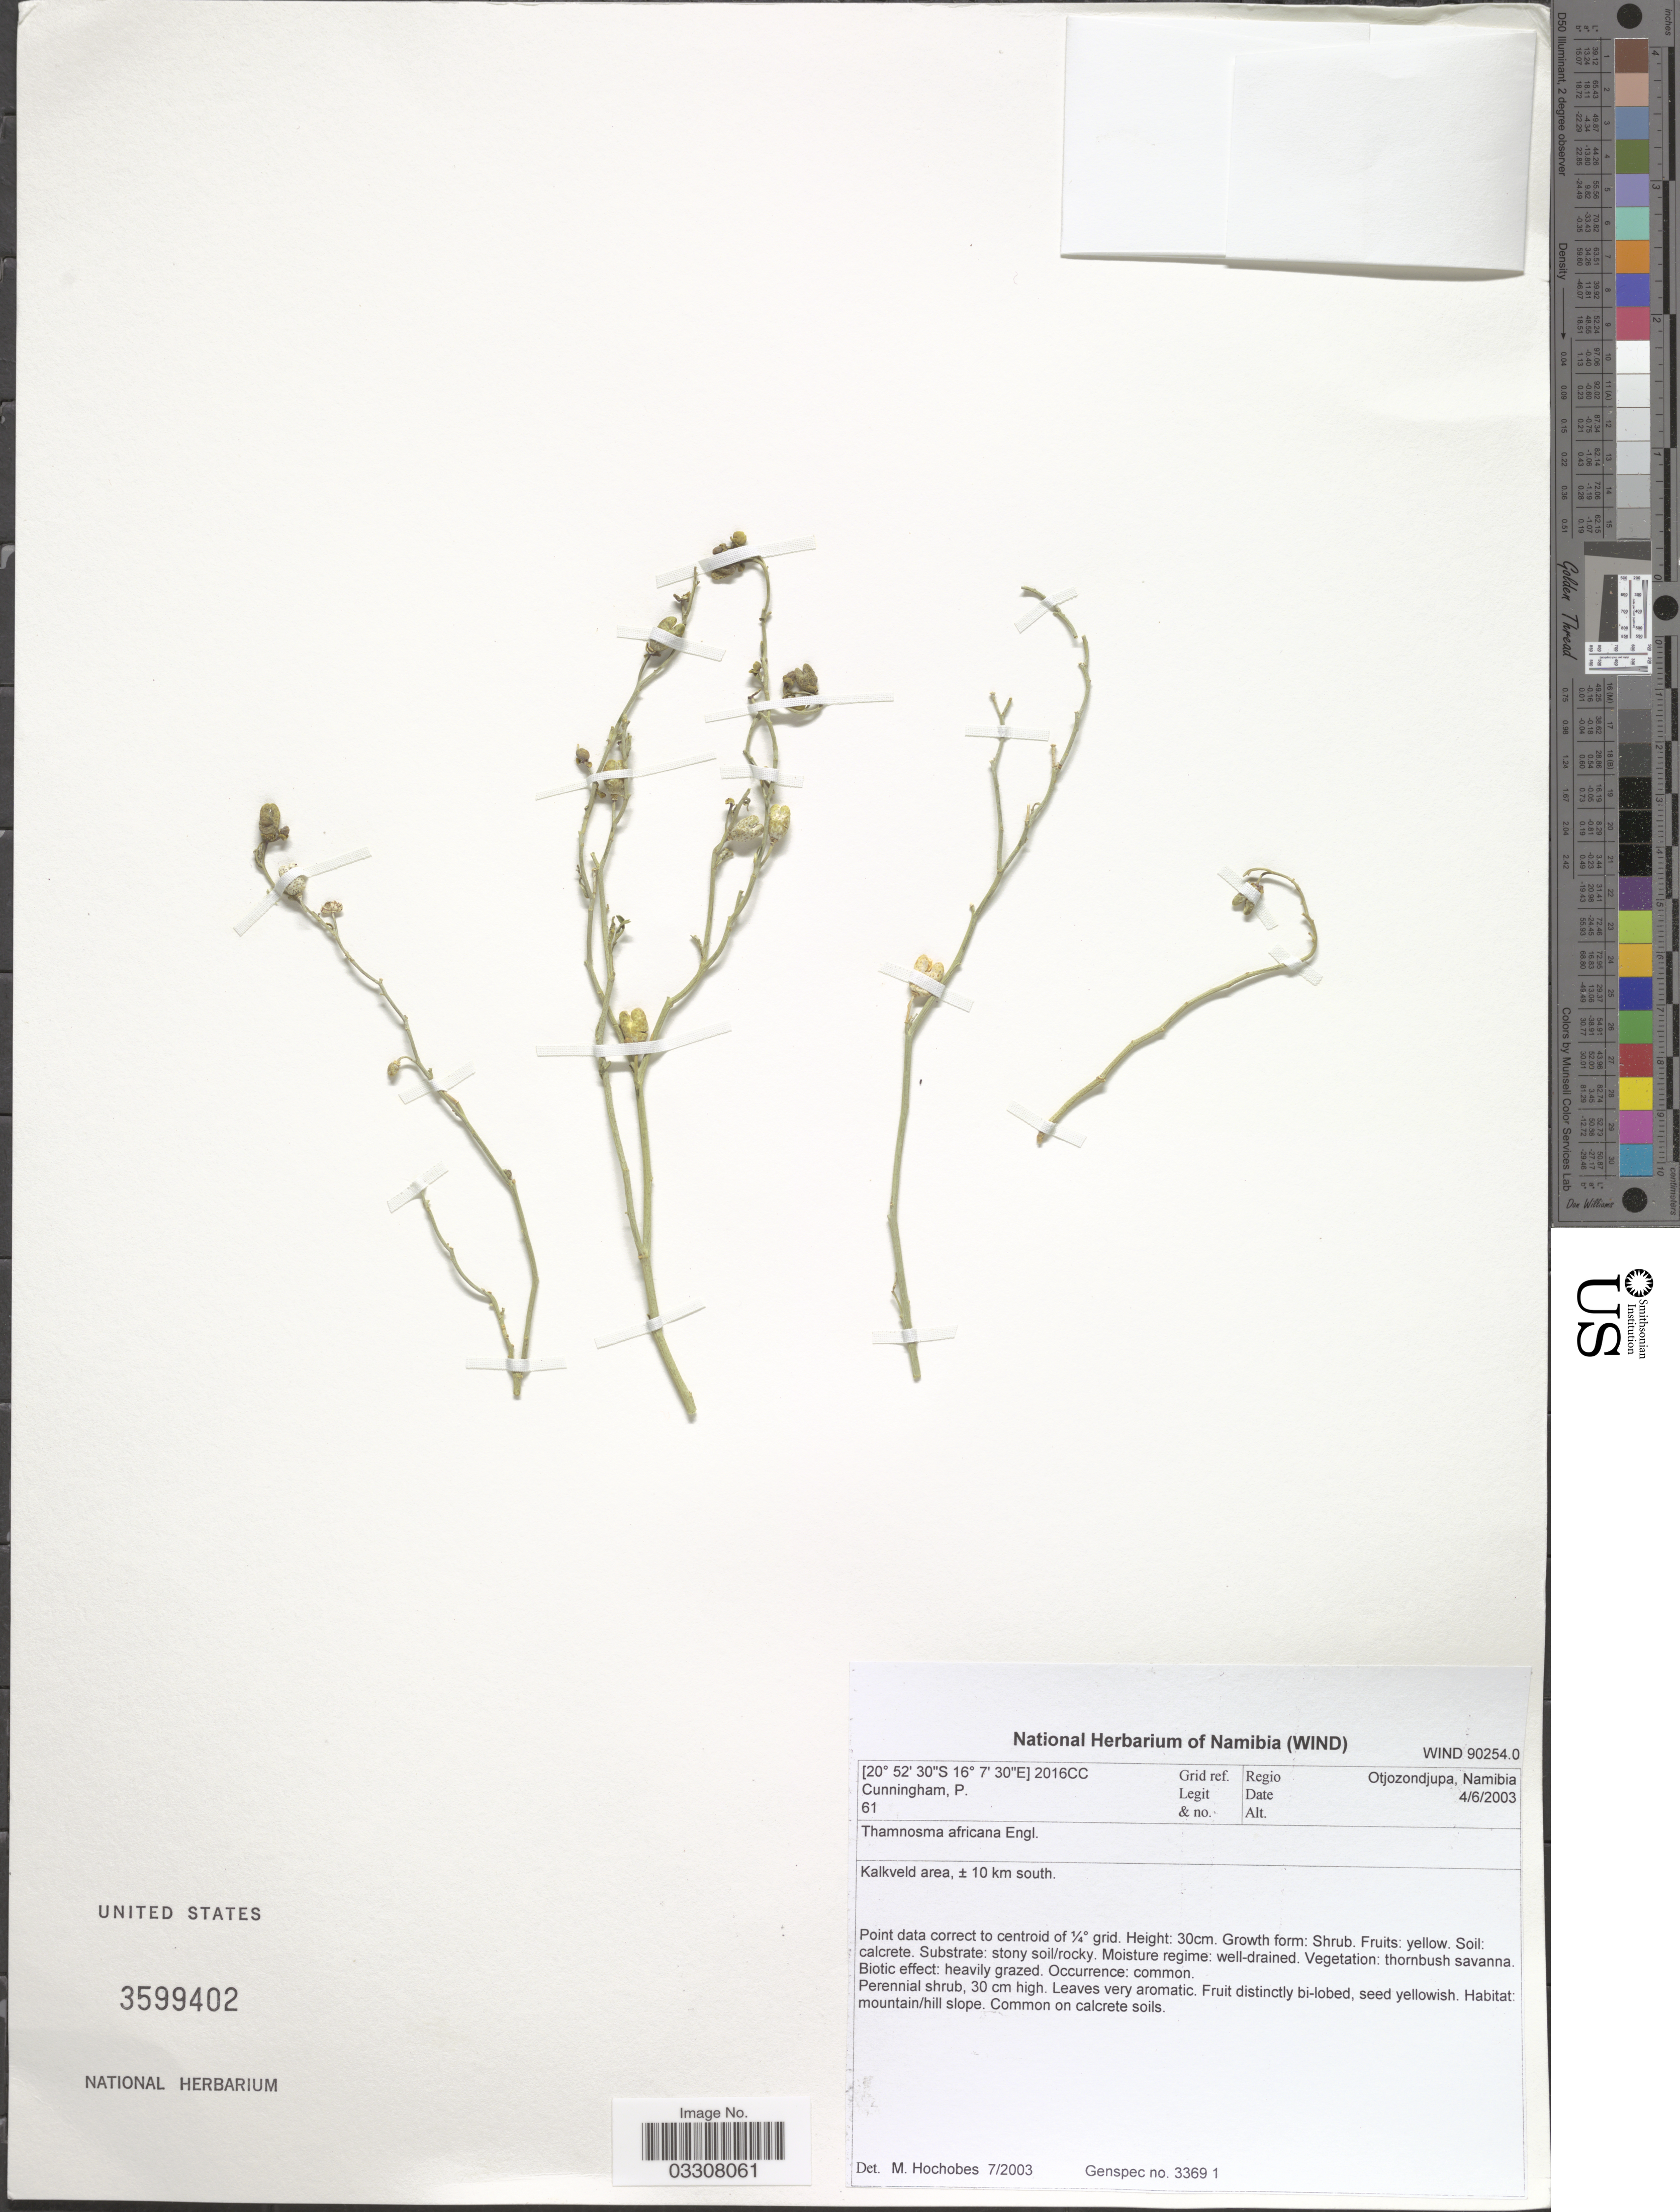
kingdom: Plantae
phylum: Tracheophyta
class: Magnoliopsida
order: Sapindales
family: Rutaceae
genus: Thamnosma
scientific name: Thamnosma africana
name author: Engl.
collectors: P. Cunningham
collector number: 61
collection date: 2003-06-04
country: Namibia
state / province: Otjozondjupa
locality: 2016CC Grid ref. Kalkveld area, ± 10 km south.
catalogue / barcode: US 3599402